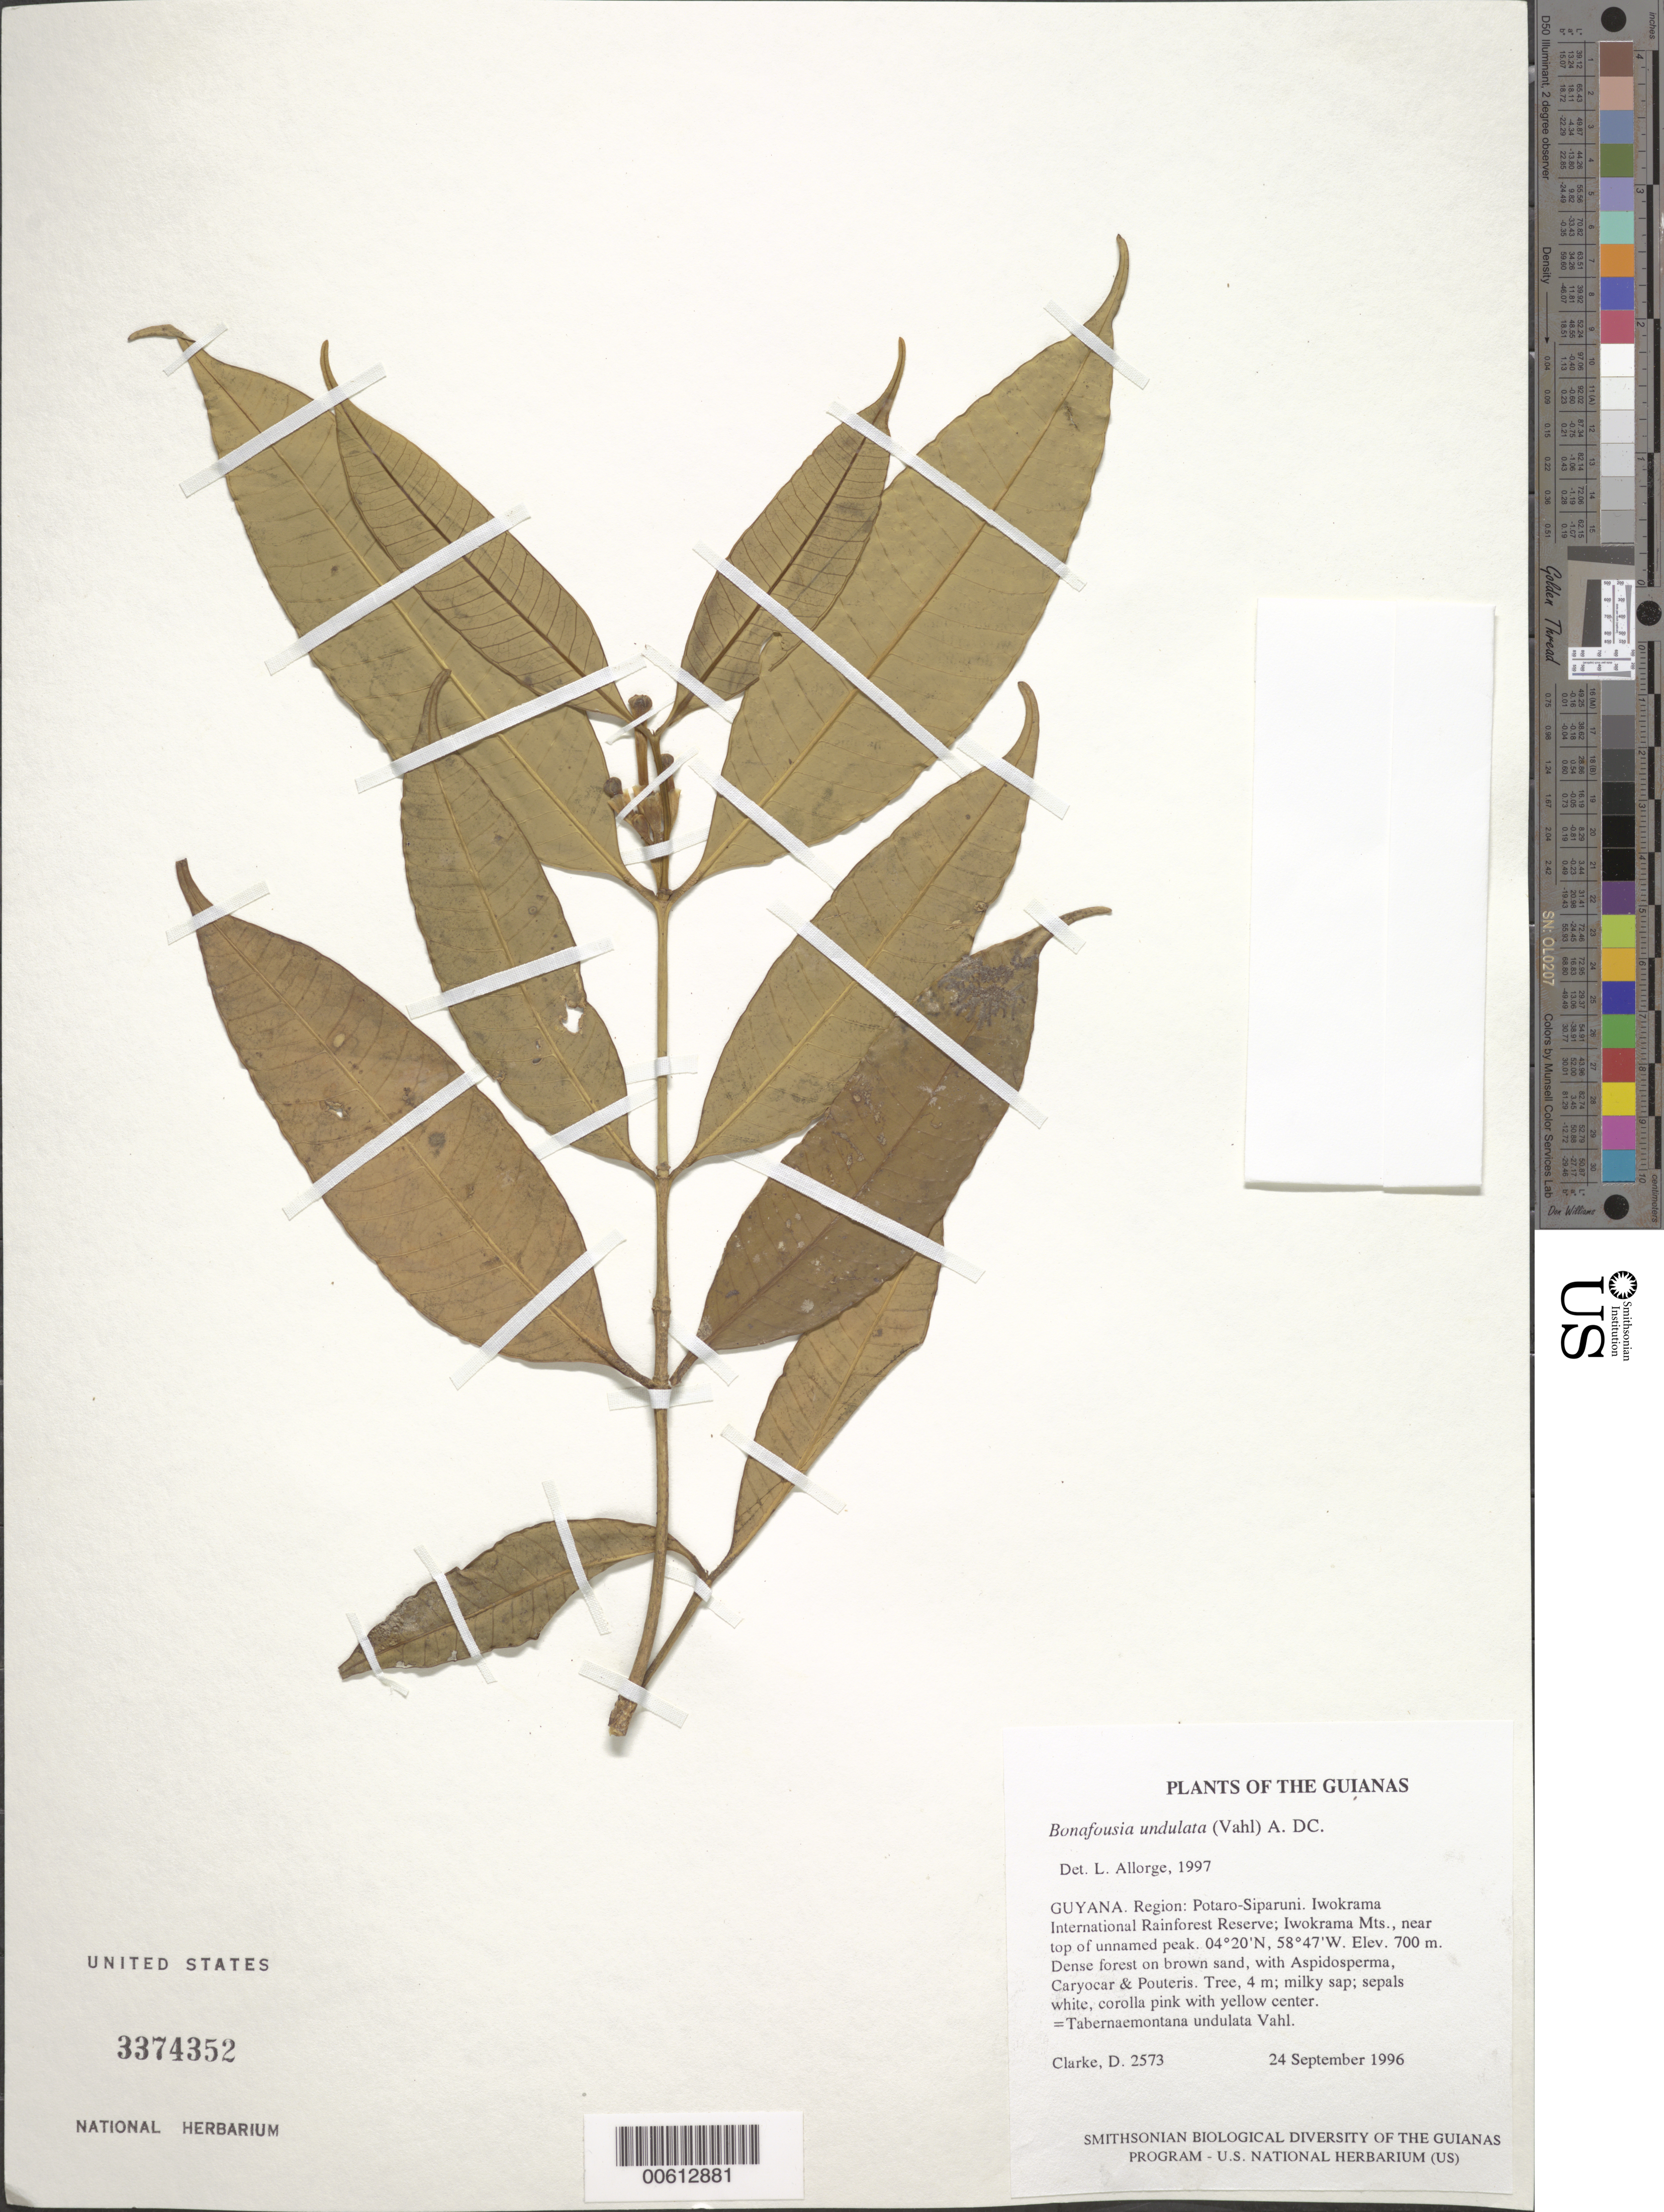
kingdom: Plantae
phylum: Tracheophyta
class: Magnoliopsida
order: Gentianales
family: Apocynaceae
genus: Bonafousia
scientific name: Bonafousia undulata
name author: (Vahl) A. DC.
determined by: Allorge, L.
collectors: H. D. Clarke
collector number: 2573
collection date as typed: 24 September 1996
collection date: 1996-09-24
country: Guyana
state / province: Potaro-Siparuni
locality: Iwokrama International Rainforest Reserve; Iwokrama Mts., near top of unnamed peak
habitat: Dense forest on brown sand, with Aspidosperma, Caryocar & Pouteria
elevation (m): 700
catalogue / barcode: US 3374352